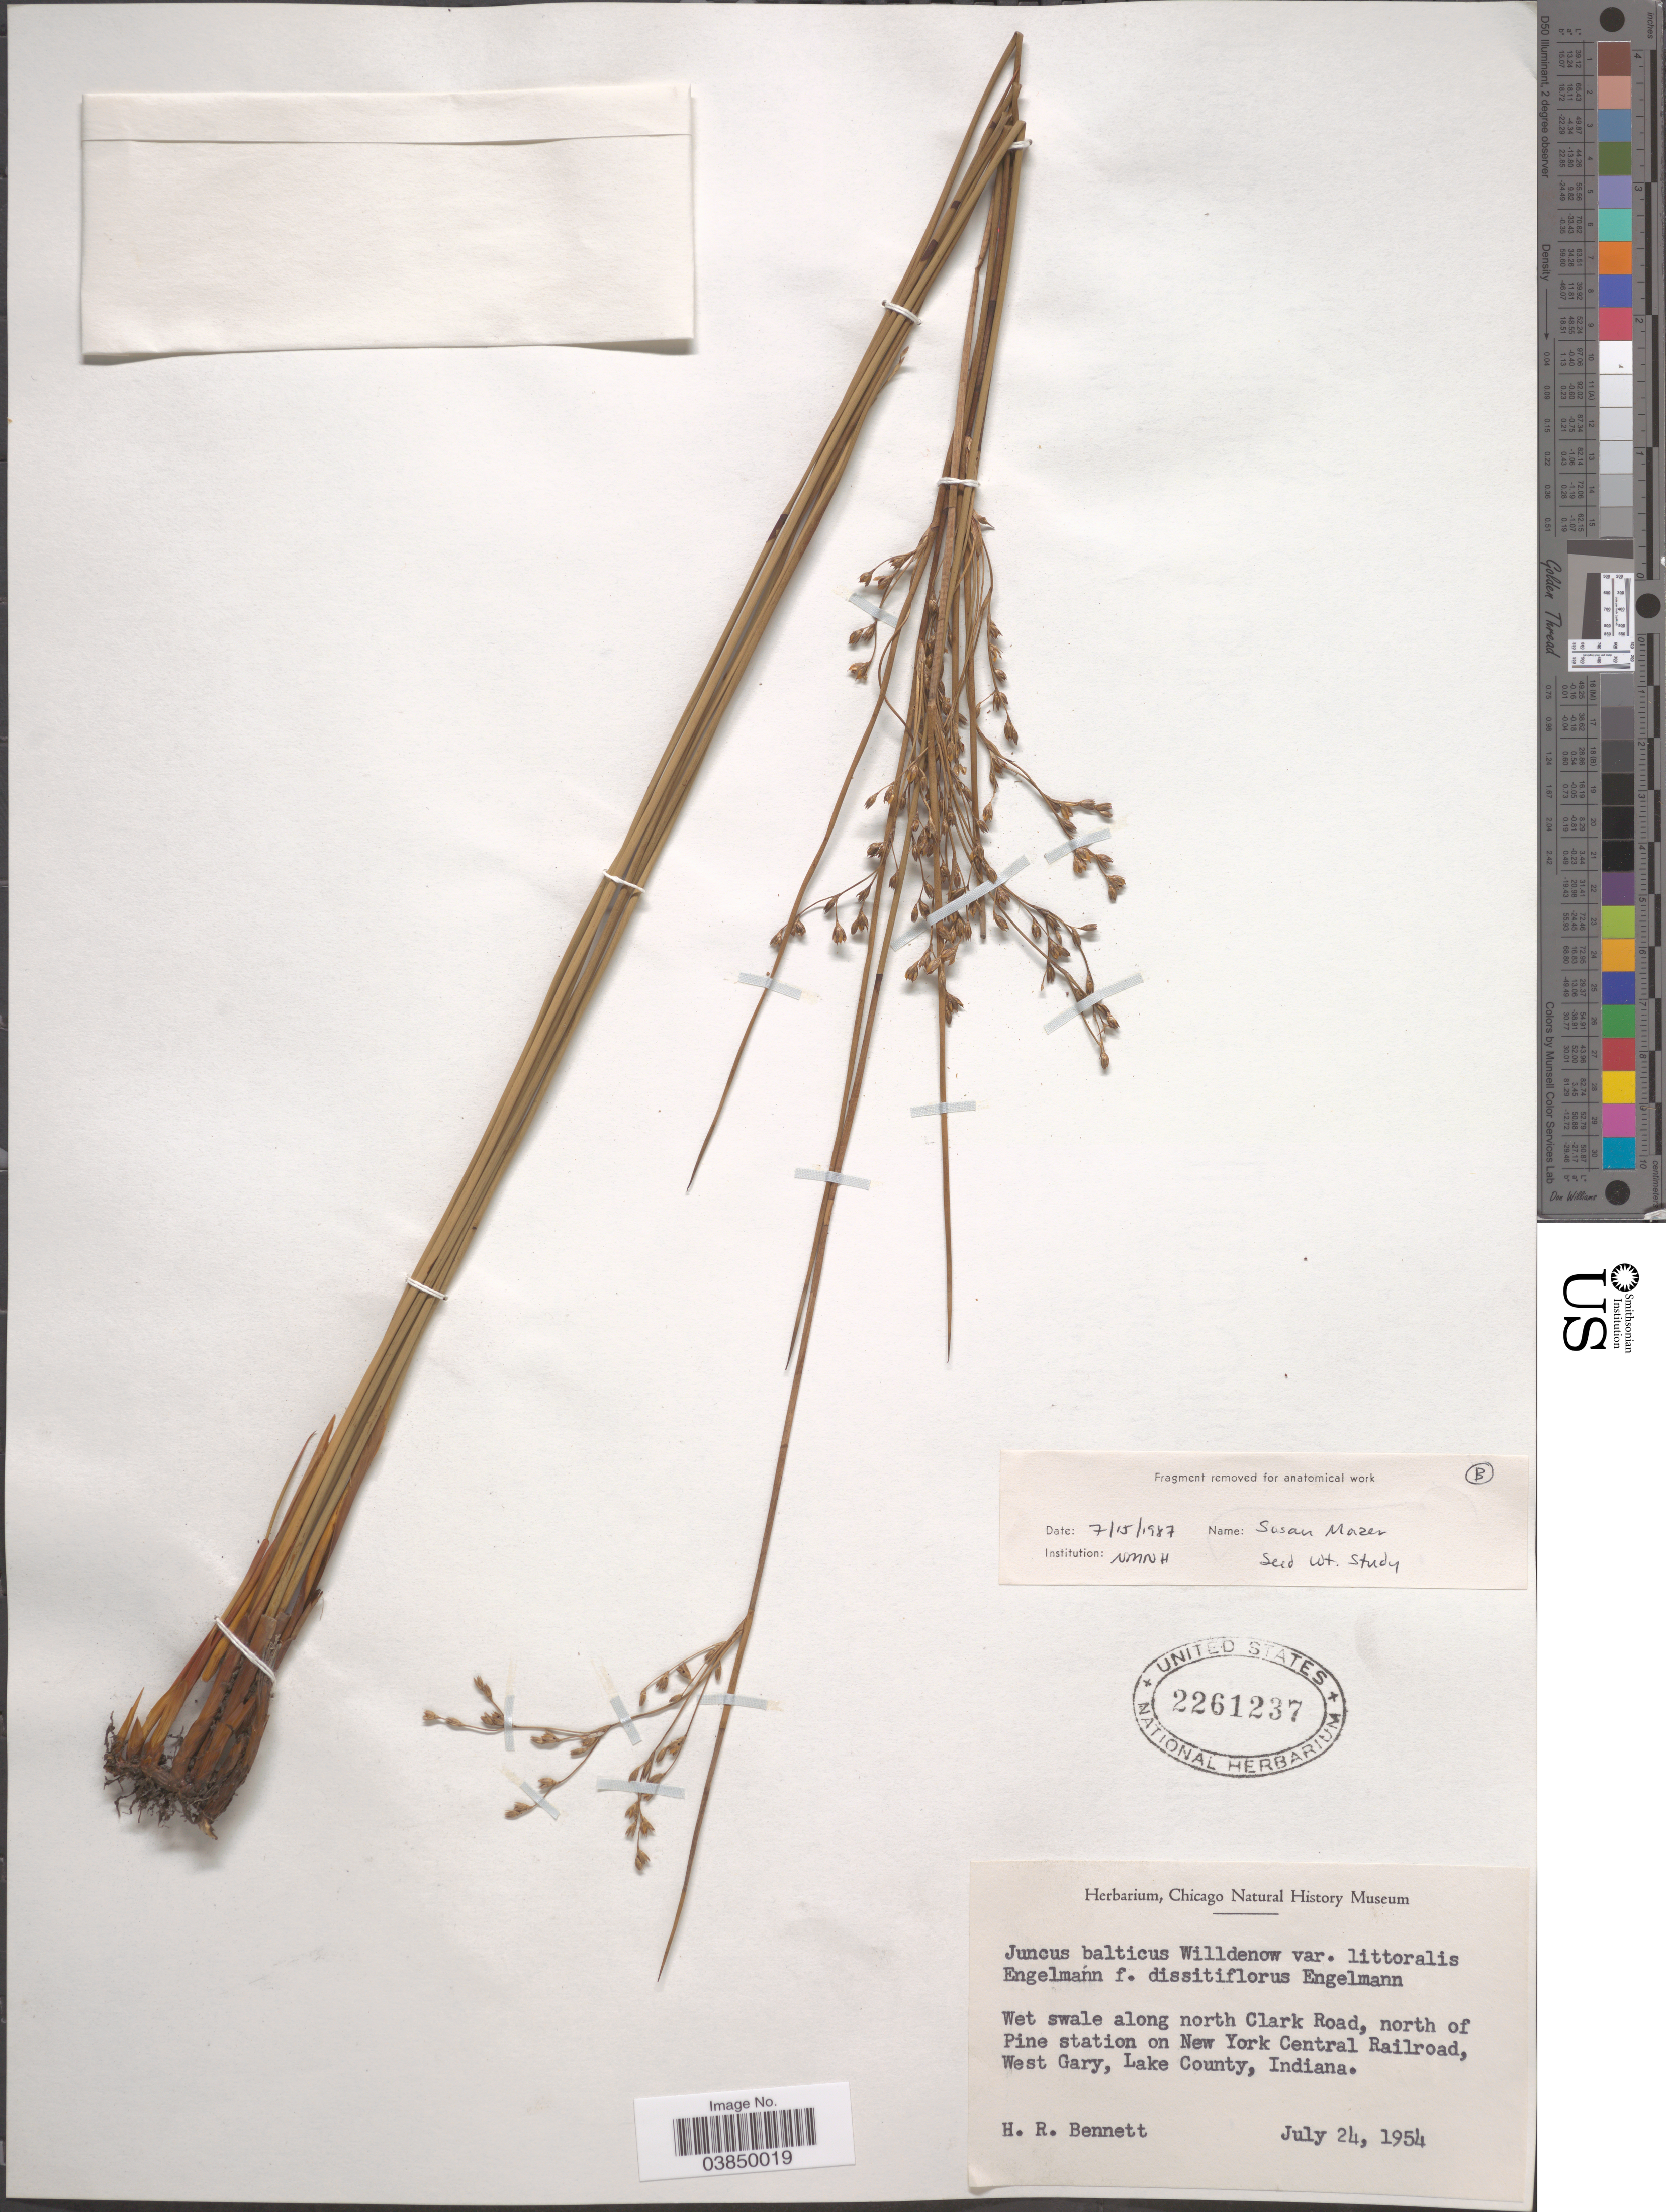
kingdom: Plantae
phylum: Tracheophyta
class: Liliopsida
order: Poales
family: Juncaceae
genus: Juncus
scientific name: Juncus balticus var. littoralis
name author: Engelm.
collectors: H. R. Bennett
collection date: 1954-07-24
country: United States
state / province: Indiana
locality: Along Clark Road, north of Pine Station on New York Central Railroad, West Gary, Lake County.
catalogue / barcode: US 2261237